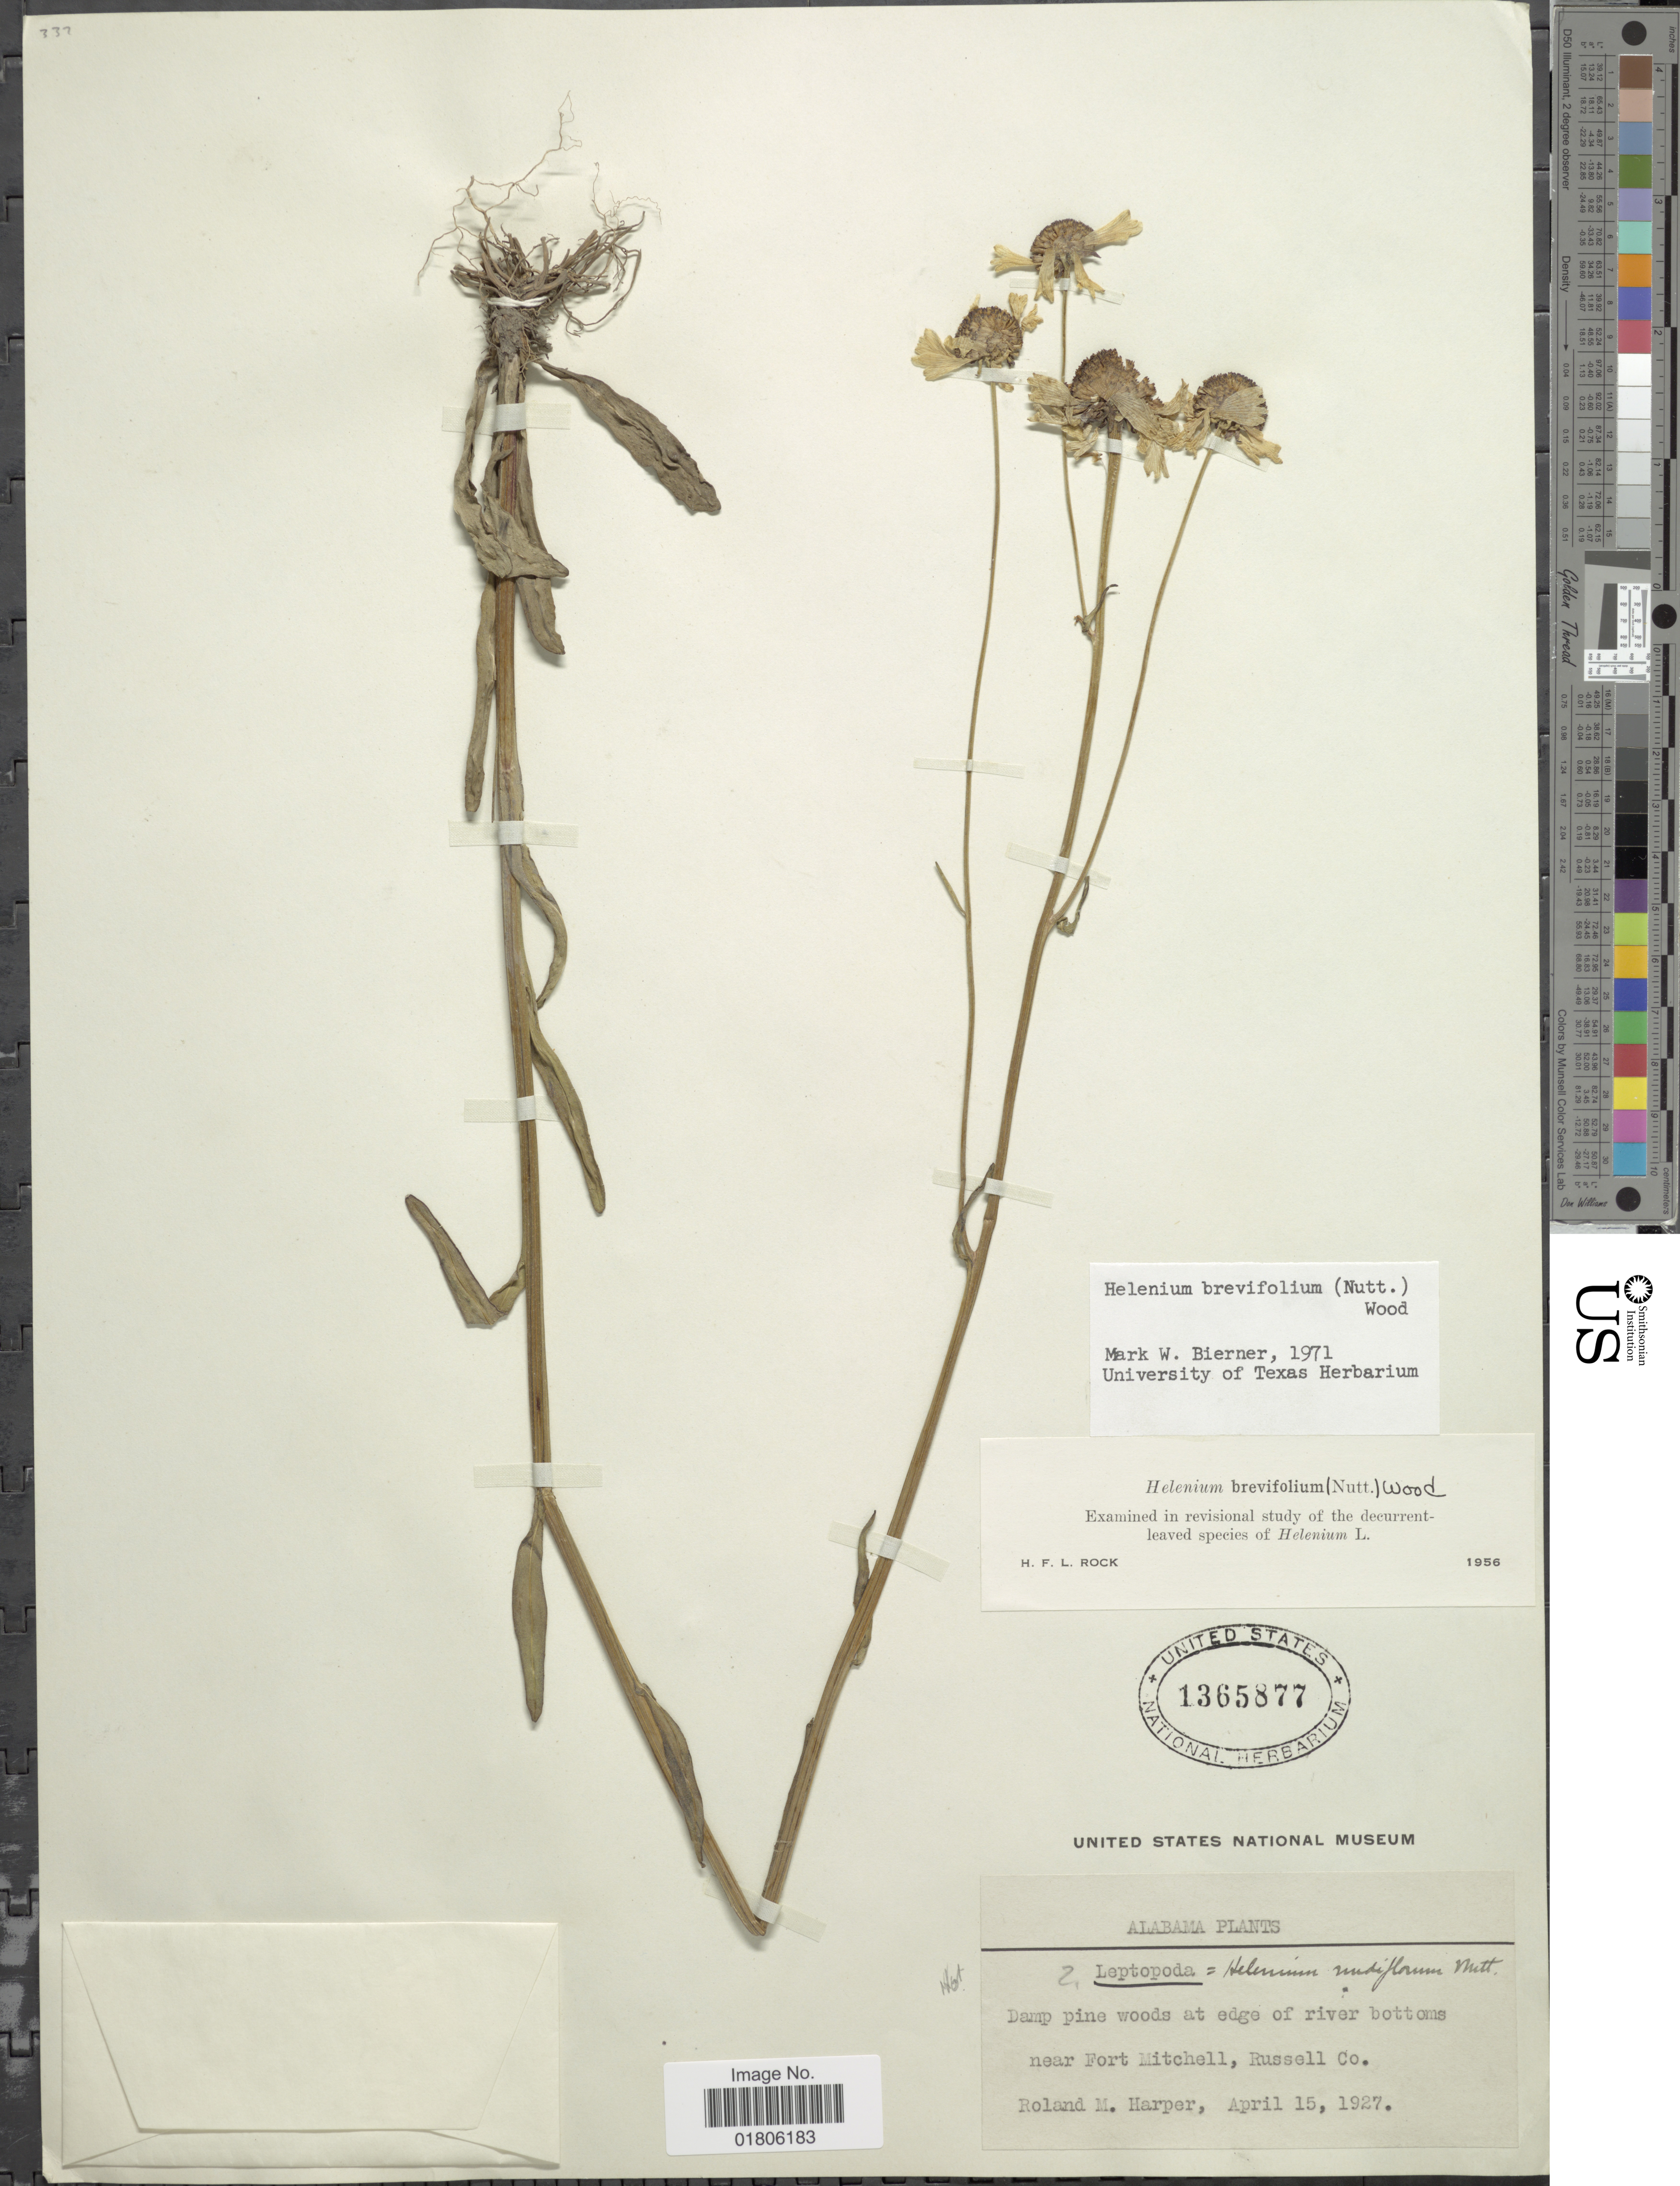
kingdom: Plantae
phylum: Tracheophyta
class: Magnoliopsida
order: Asterales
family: Asteraceae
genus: Helenium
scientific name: Helenium brevifolium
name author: (Nutt.) Alph. Wood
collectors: R. M. Harper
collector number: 2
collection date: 1927-04-15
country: United States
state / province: Alabama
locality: Near Fort itchell, Russell Co.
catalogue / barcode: US 1365877